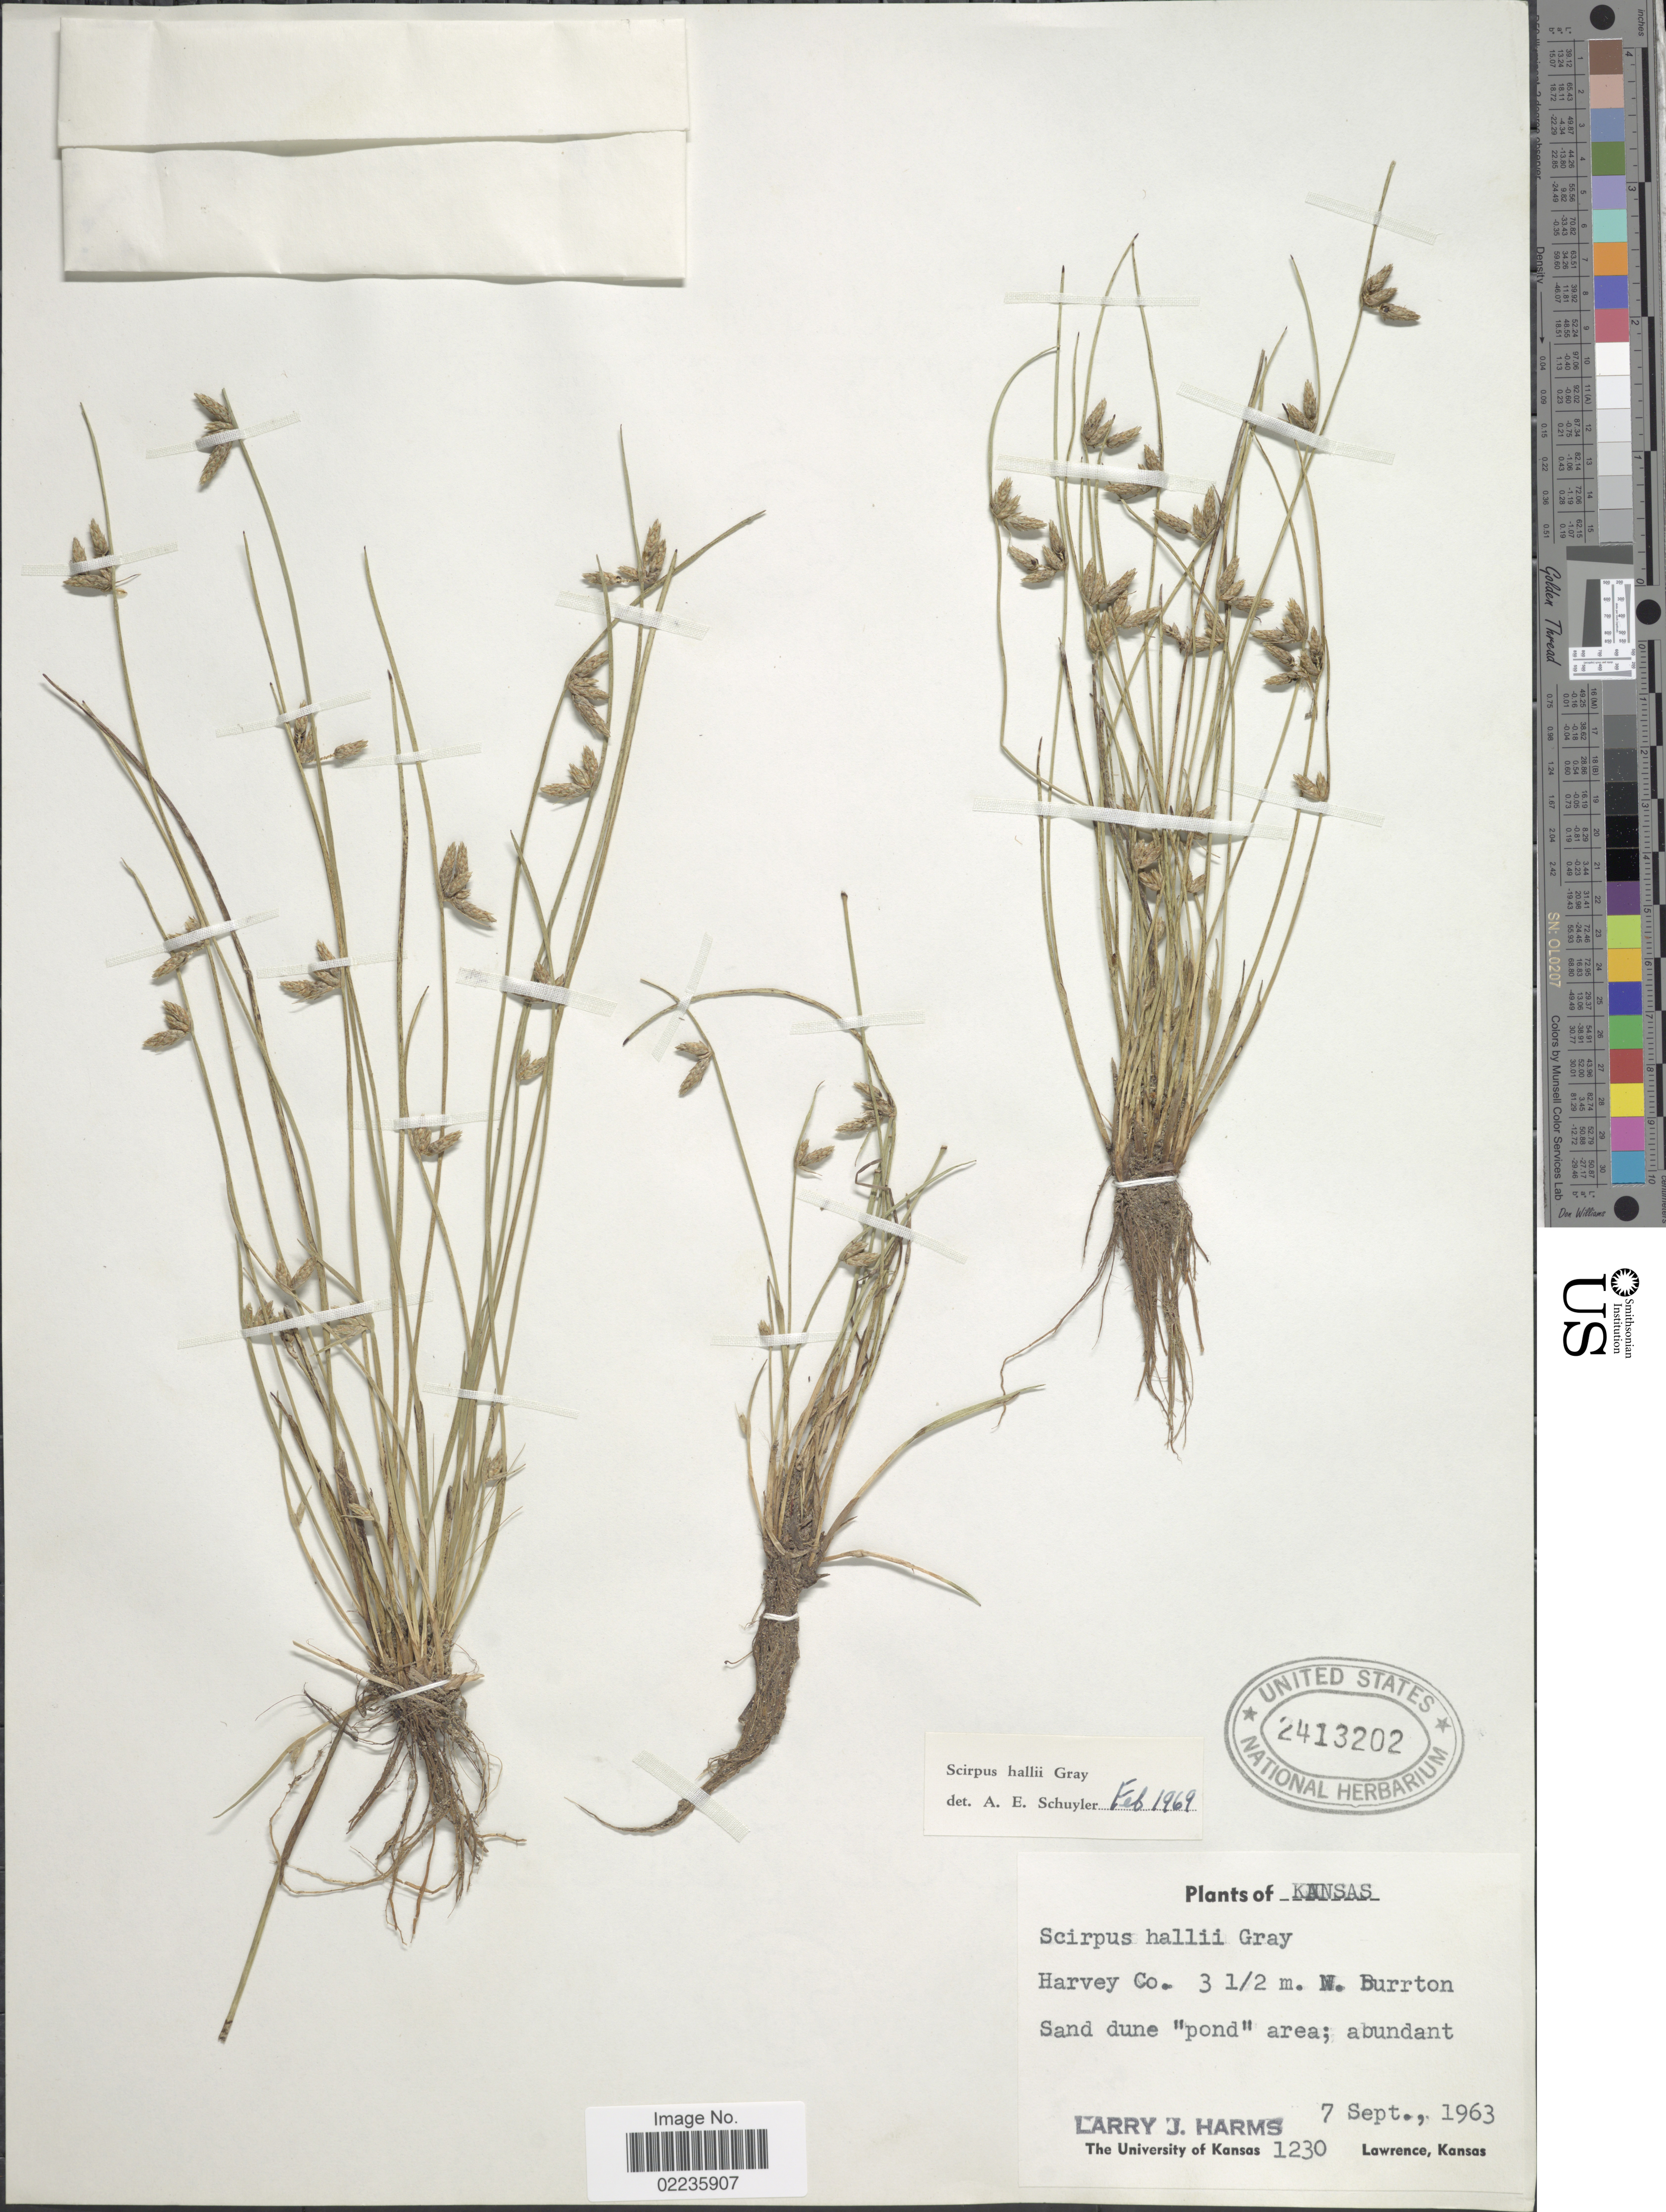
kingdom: Plantae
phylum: Tracheophyta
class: Liliopsida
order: Poales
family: Cyperaceae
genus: Schoenoplectus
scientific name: Schoenoplectus hallii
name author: (A. Gray) S.G. Sm.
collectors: L. Harms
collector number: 1230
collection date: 1963-09-07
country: United States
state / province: Kansas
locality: Harvey Co. 3 1/2 m. N. Burrton. Sand dune "pond"area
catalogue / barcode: US 2413202